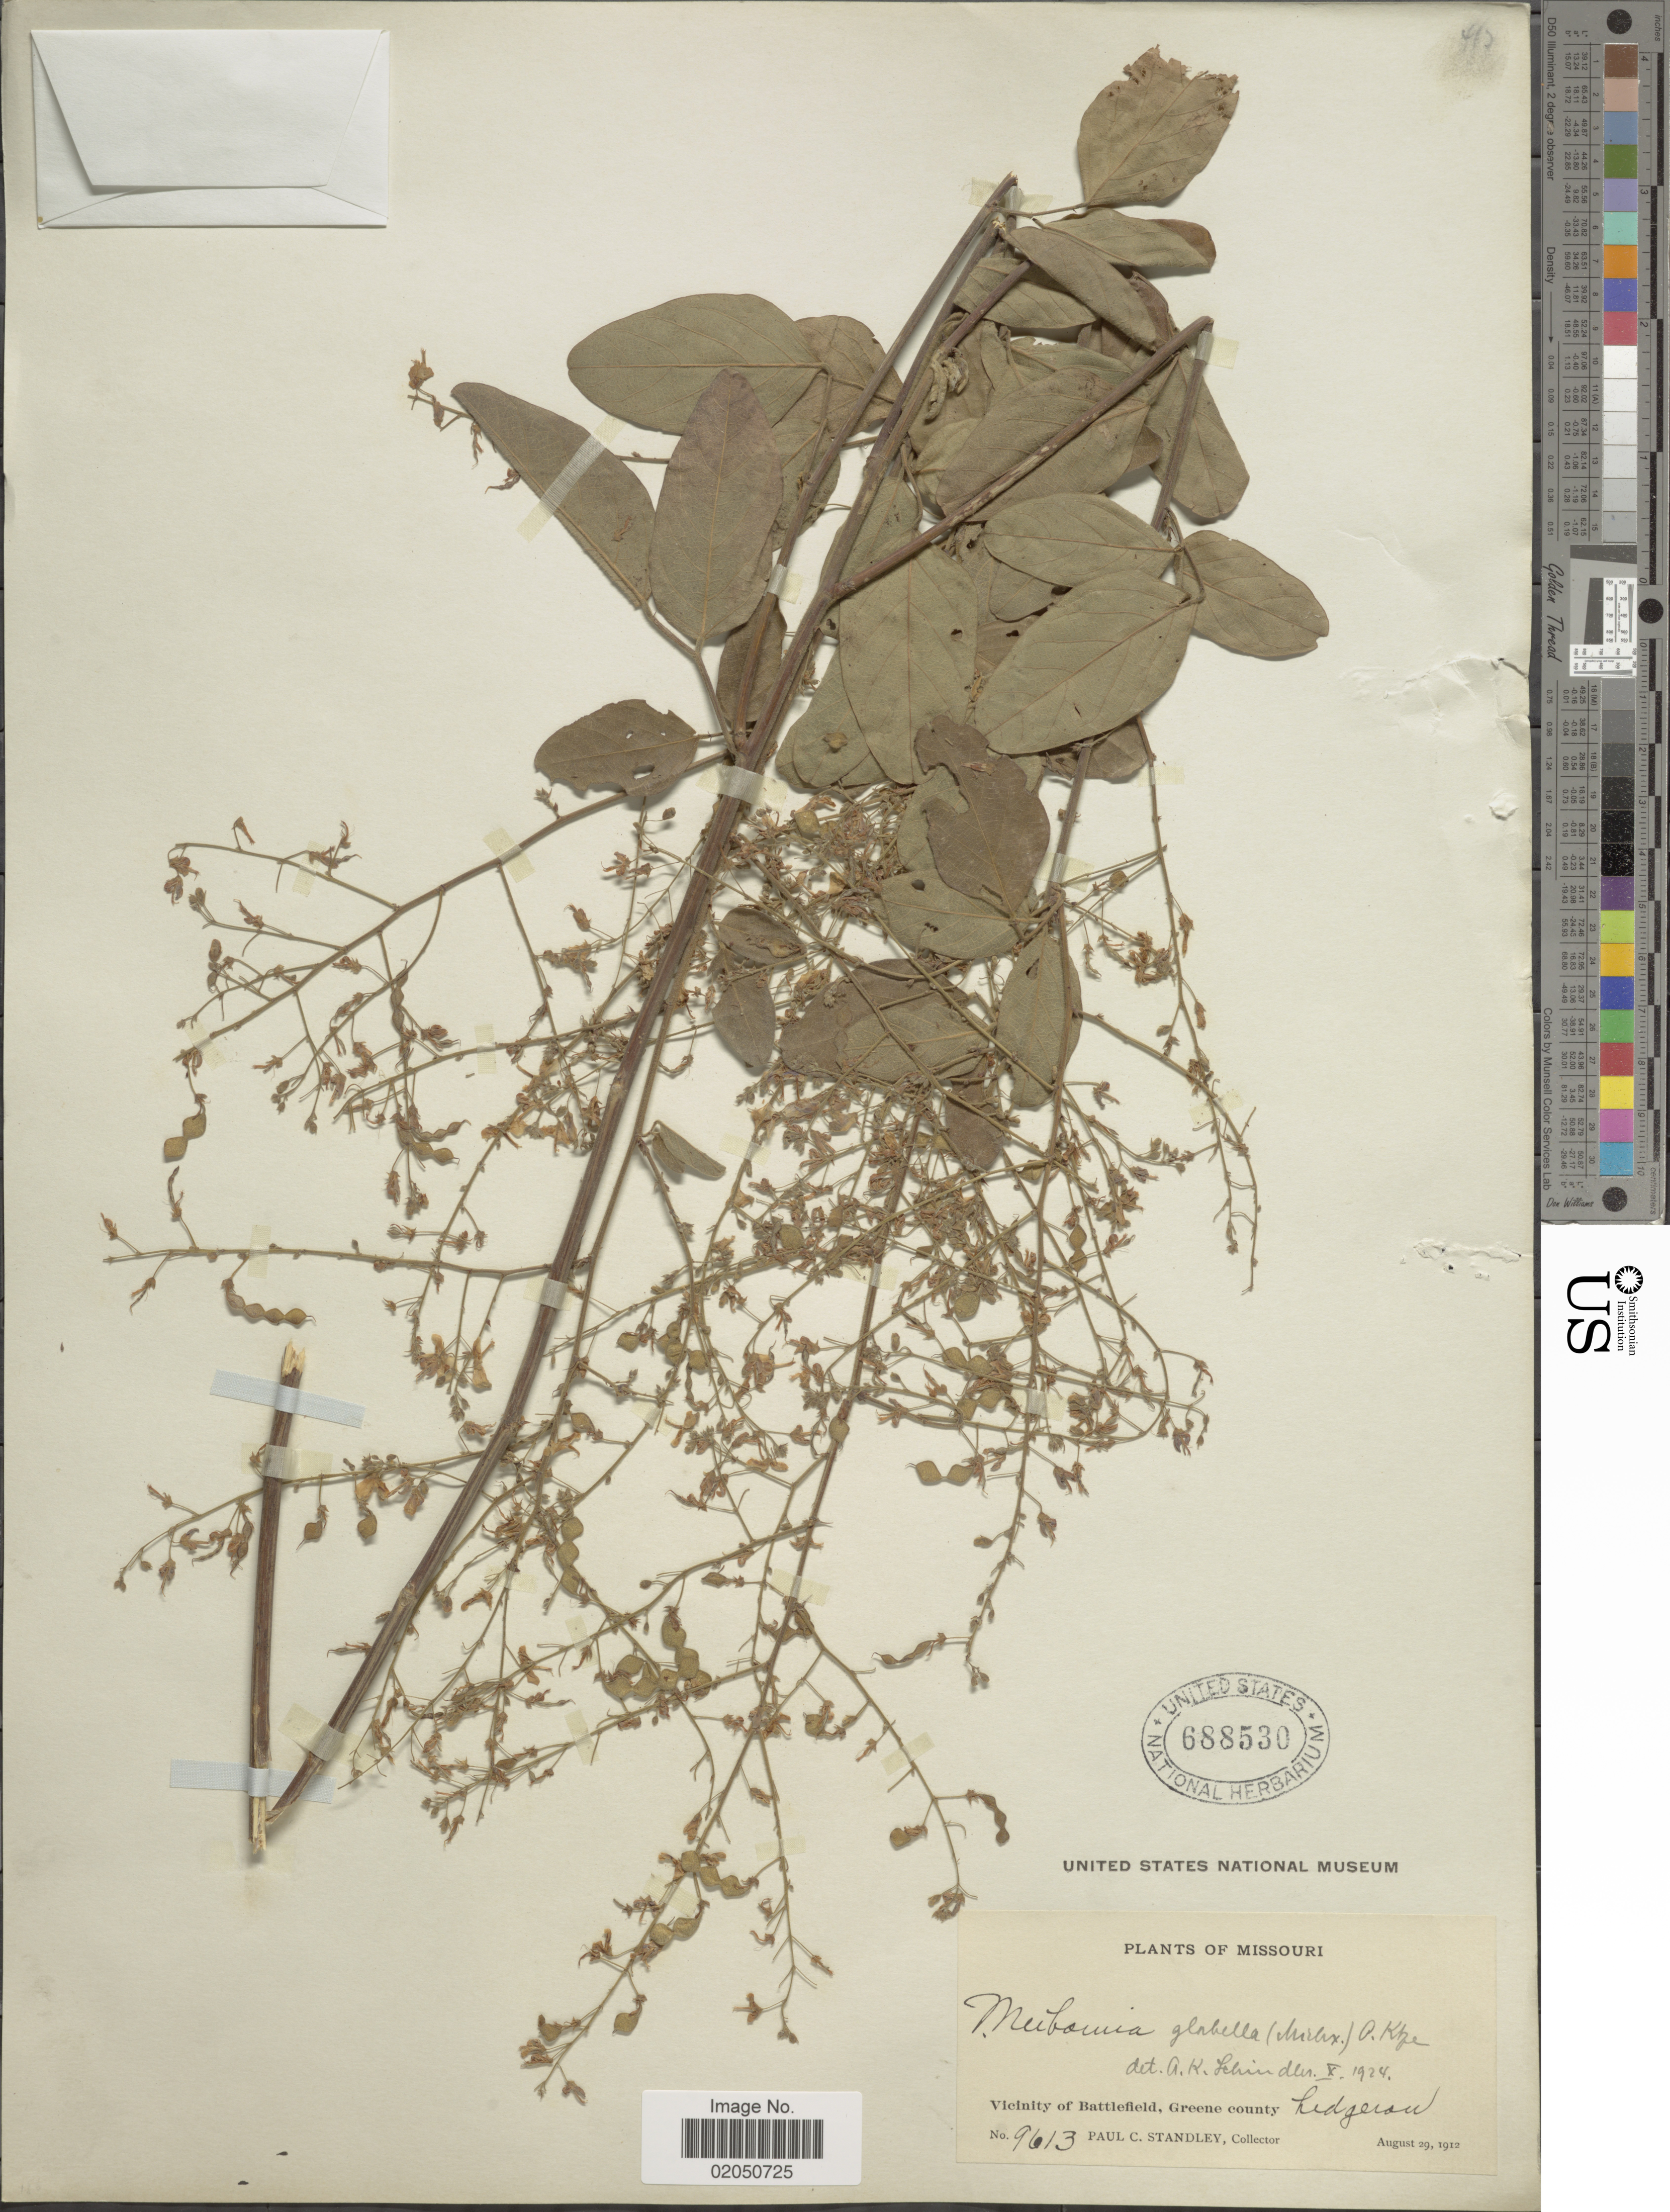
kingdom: Plantae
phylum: Tracheophyta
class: Magnoliopsida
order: Fabales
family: Fabaceae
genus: Desmodium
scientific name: Desmodium glabellum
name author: (Michx.) DC.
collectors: P. C. Standley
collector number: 9613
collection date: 1912-08-29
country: United States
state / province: Missouri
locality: Vicinity of Battlefield, Greene County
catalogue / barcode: US 688530